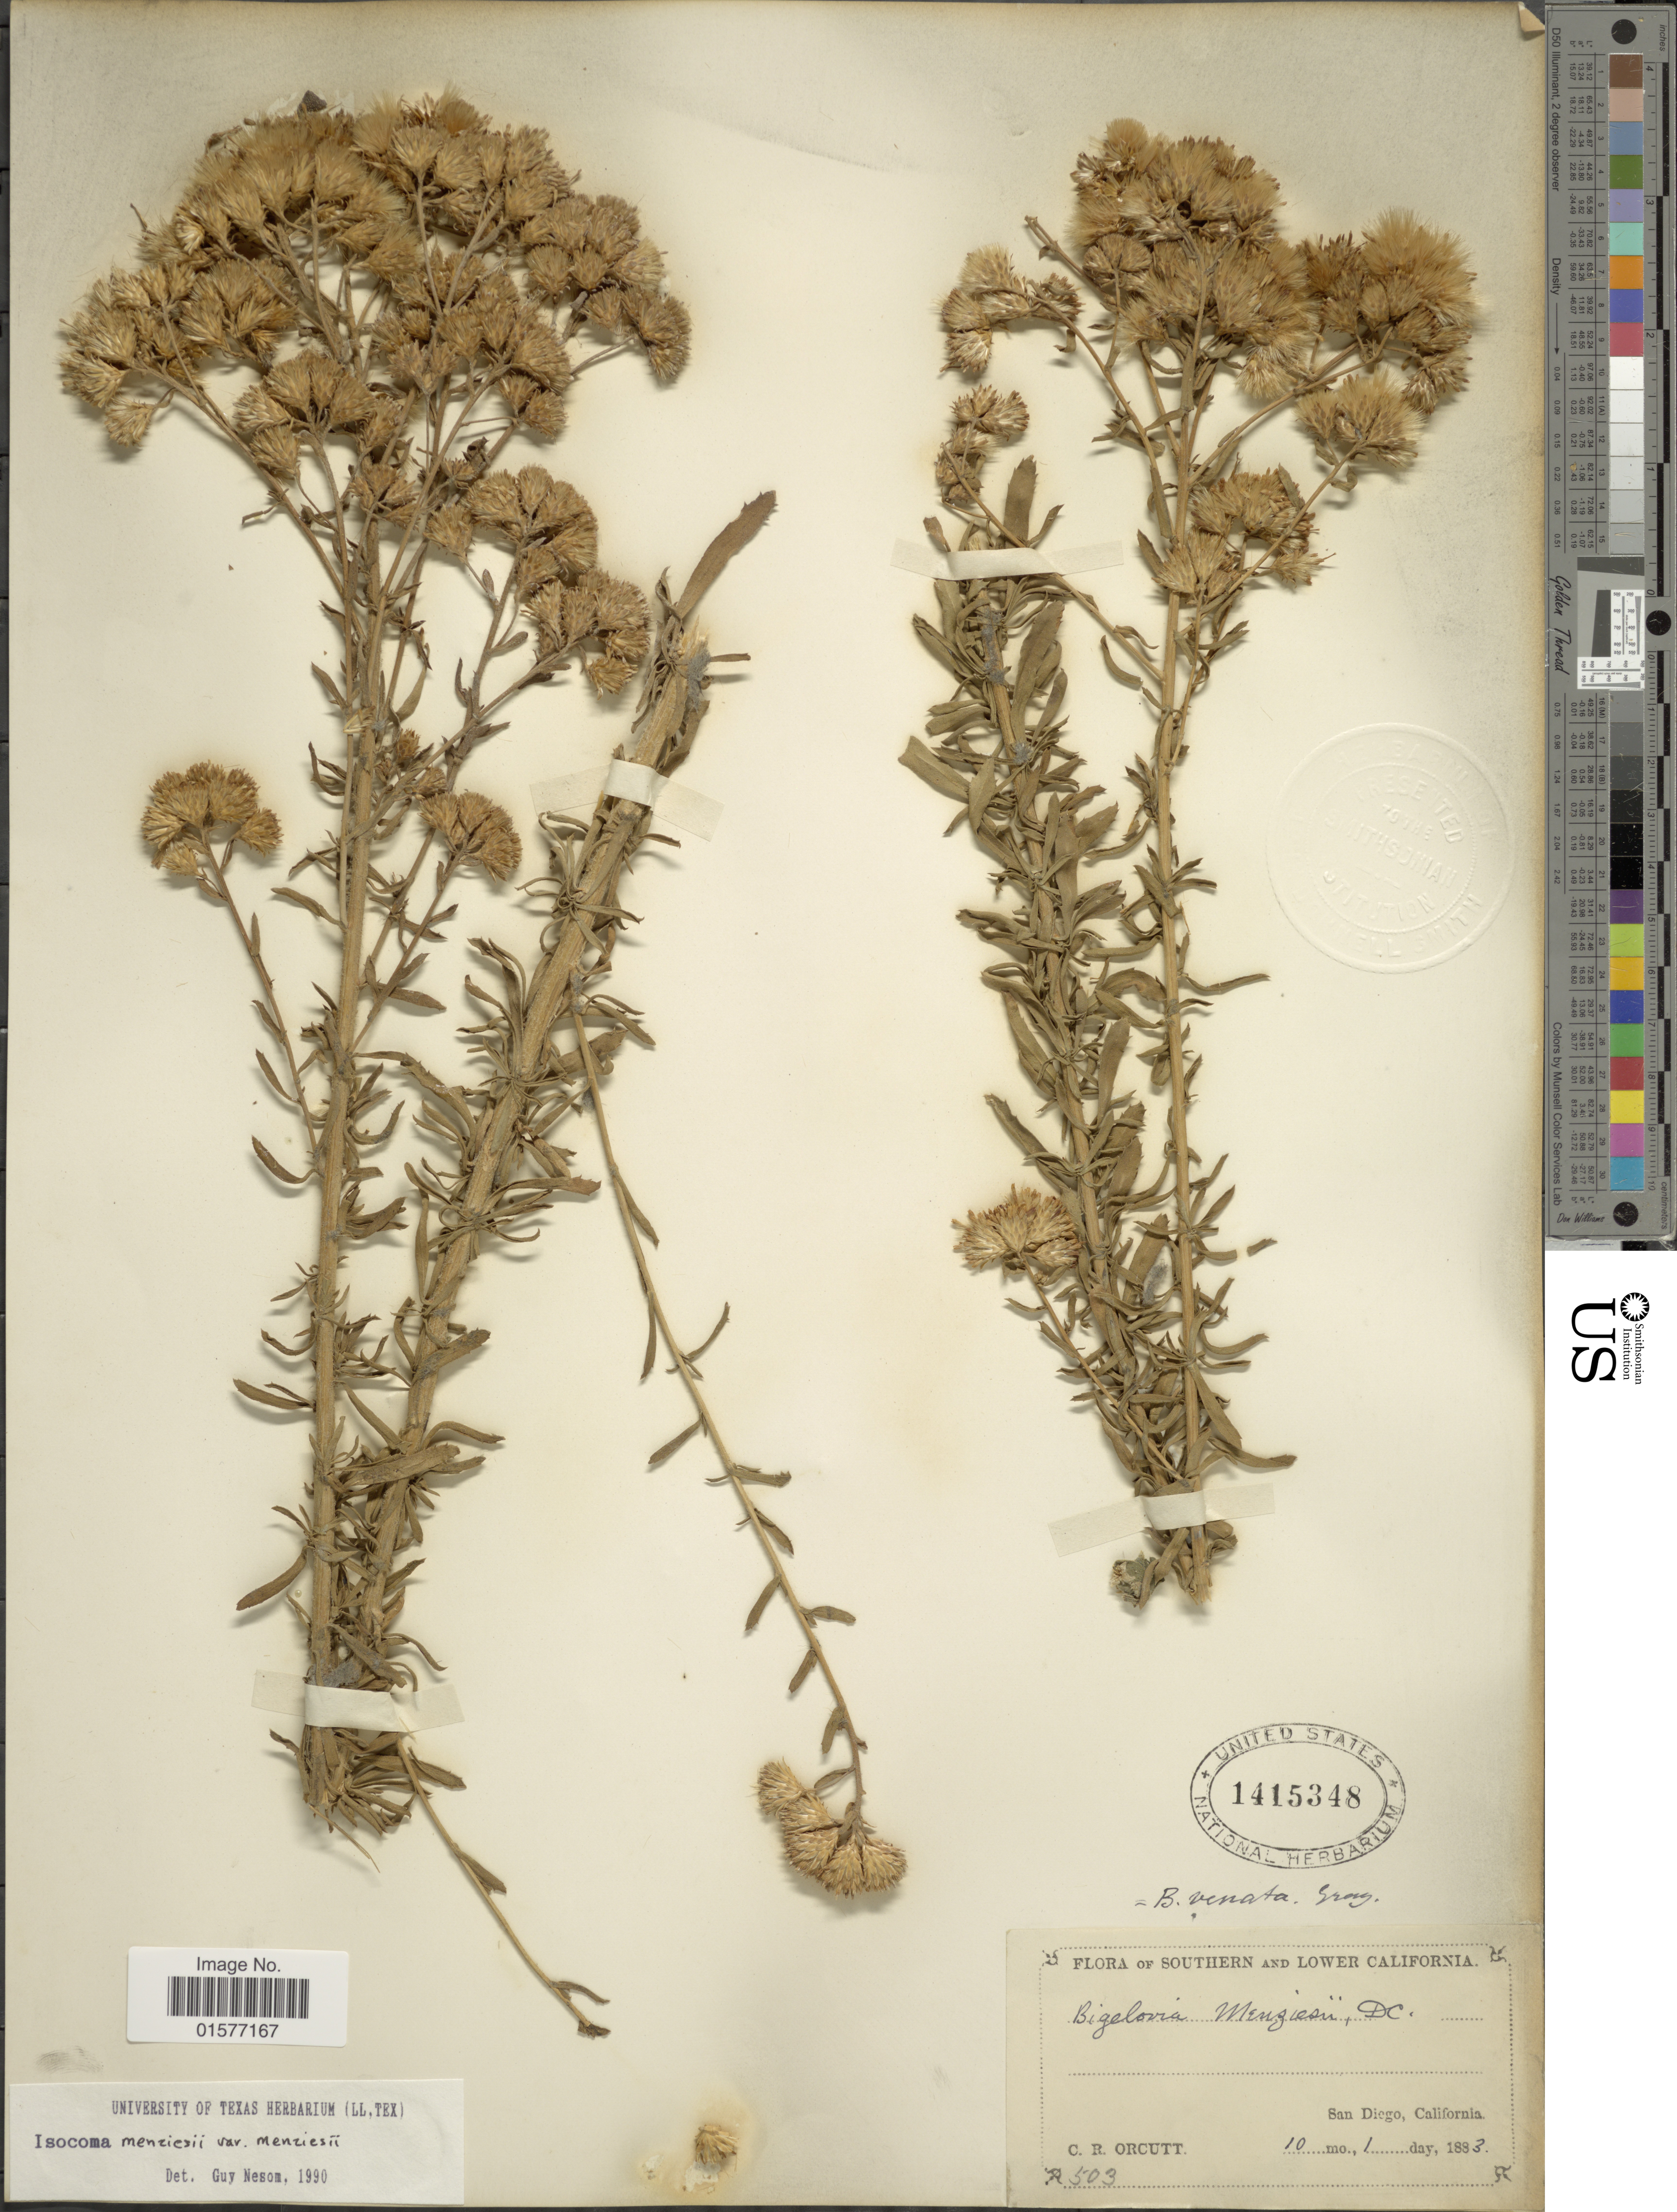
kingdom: Plantae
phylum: Tracheophyta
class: Magnoliopsida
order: Asterales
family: Asteraceae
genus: Isocoma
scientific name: Isocoma menziesii var. menziesii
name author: (Hook.) G.L. Nesom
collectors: C. R. Orcutt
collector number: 503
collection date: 1883-10-01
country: United States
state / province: California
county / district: San Diego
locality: San Diego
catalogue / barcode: US 1415348